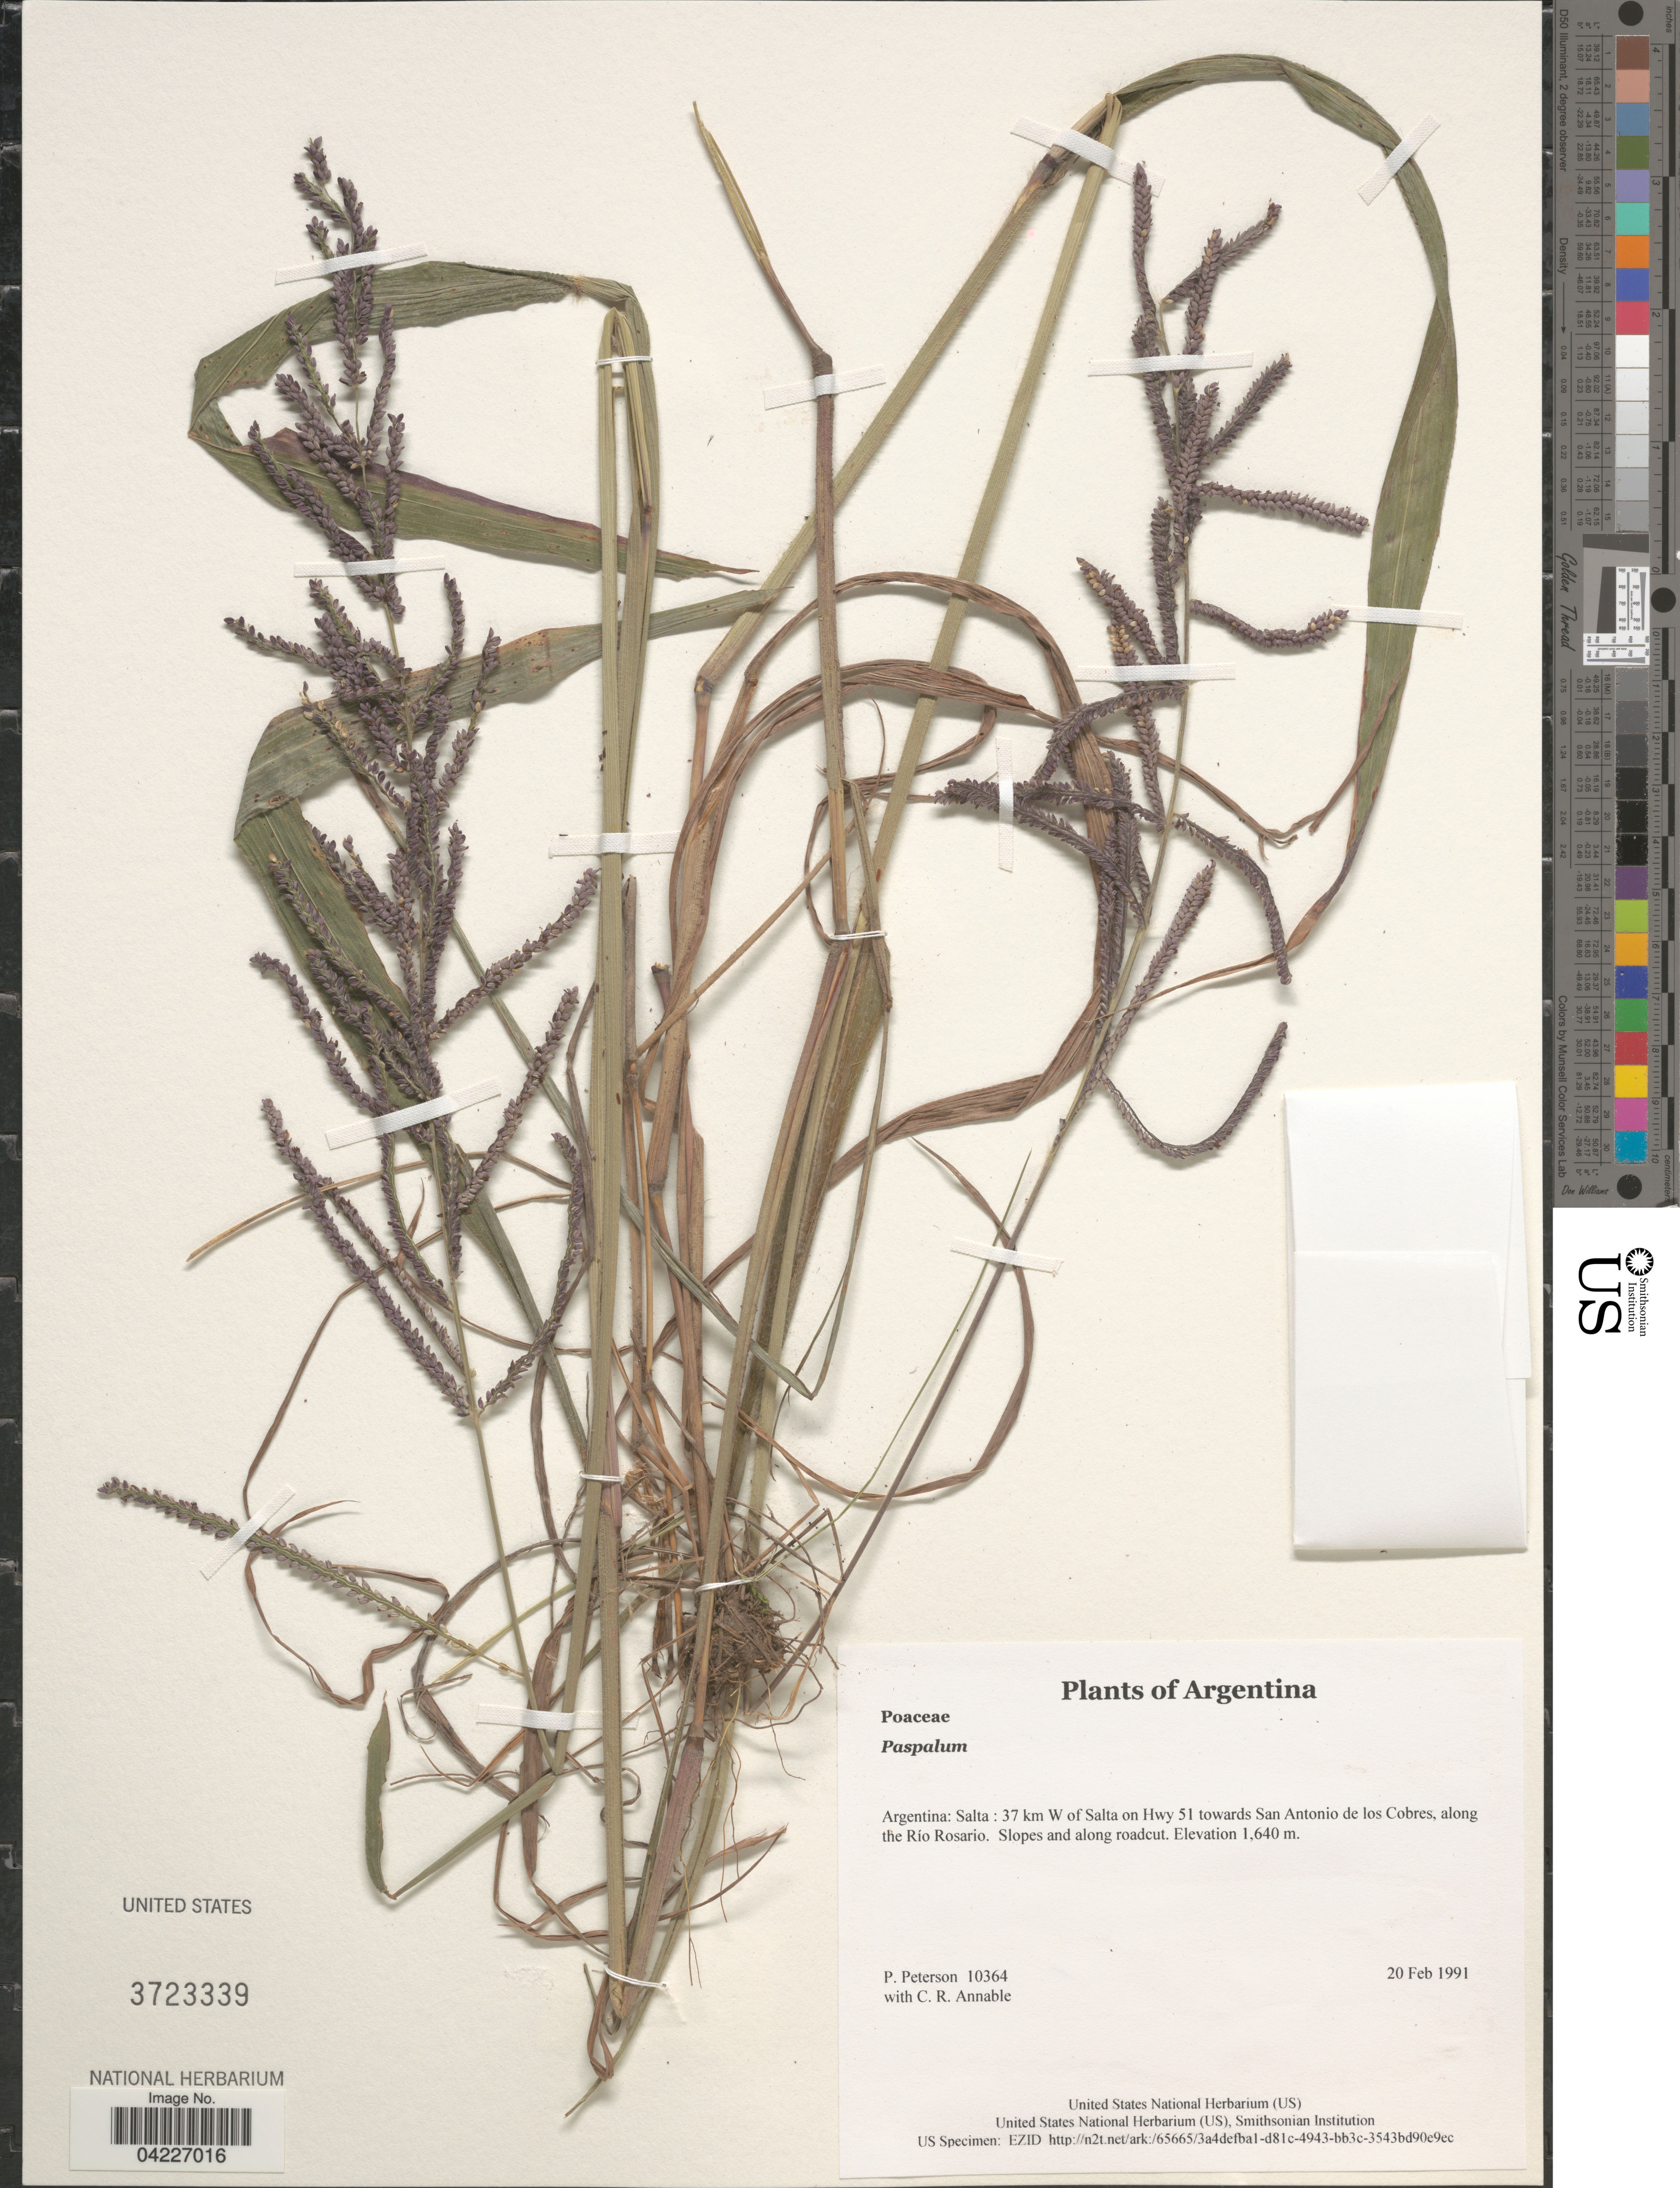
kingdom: Plantae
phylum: Tracheophyta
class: Liliopsida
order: Poales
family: Poaceae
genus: Paspalum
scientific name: Paspalum sp.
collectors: P. Peterson & C. R. Annable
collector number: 10364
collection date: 1991-02-20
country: Argentina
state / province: Salta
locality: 37 km N of Salta on Hwy 51 towards San Antonio de los Cobres, along the Río Rosario.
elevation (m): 1640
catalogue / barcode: US 3723339